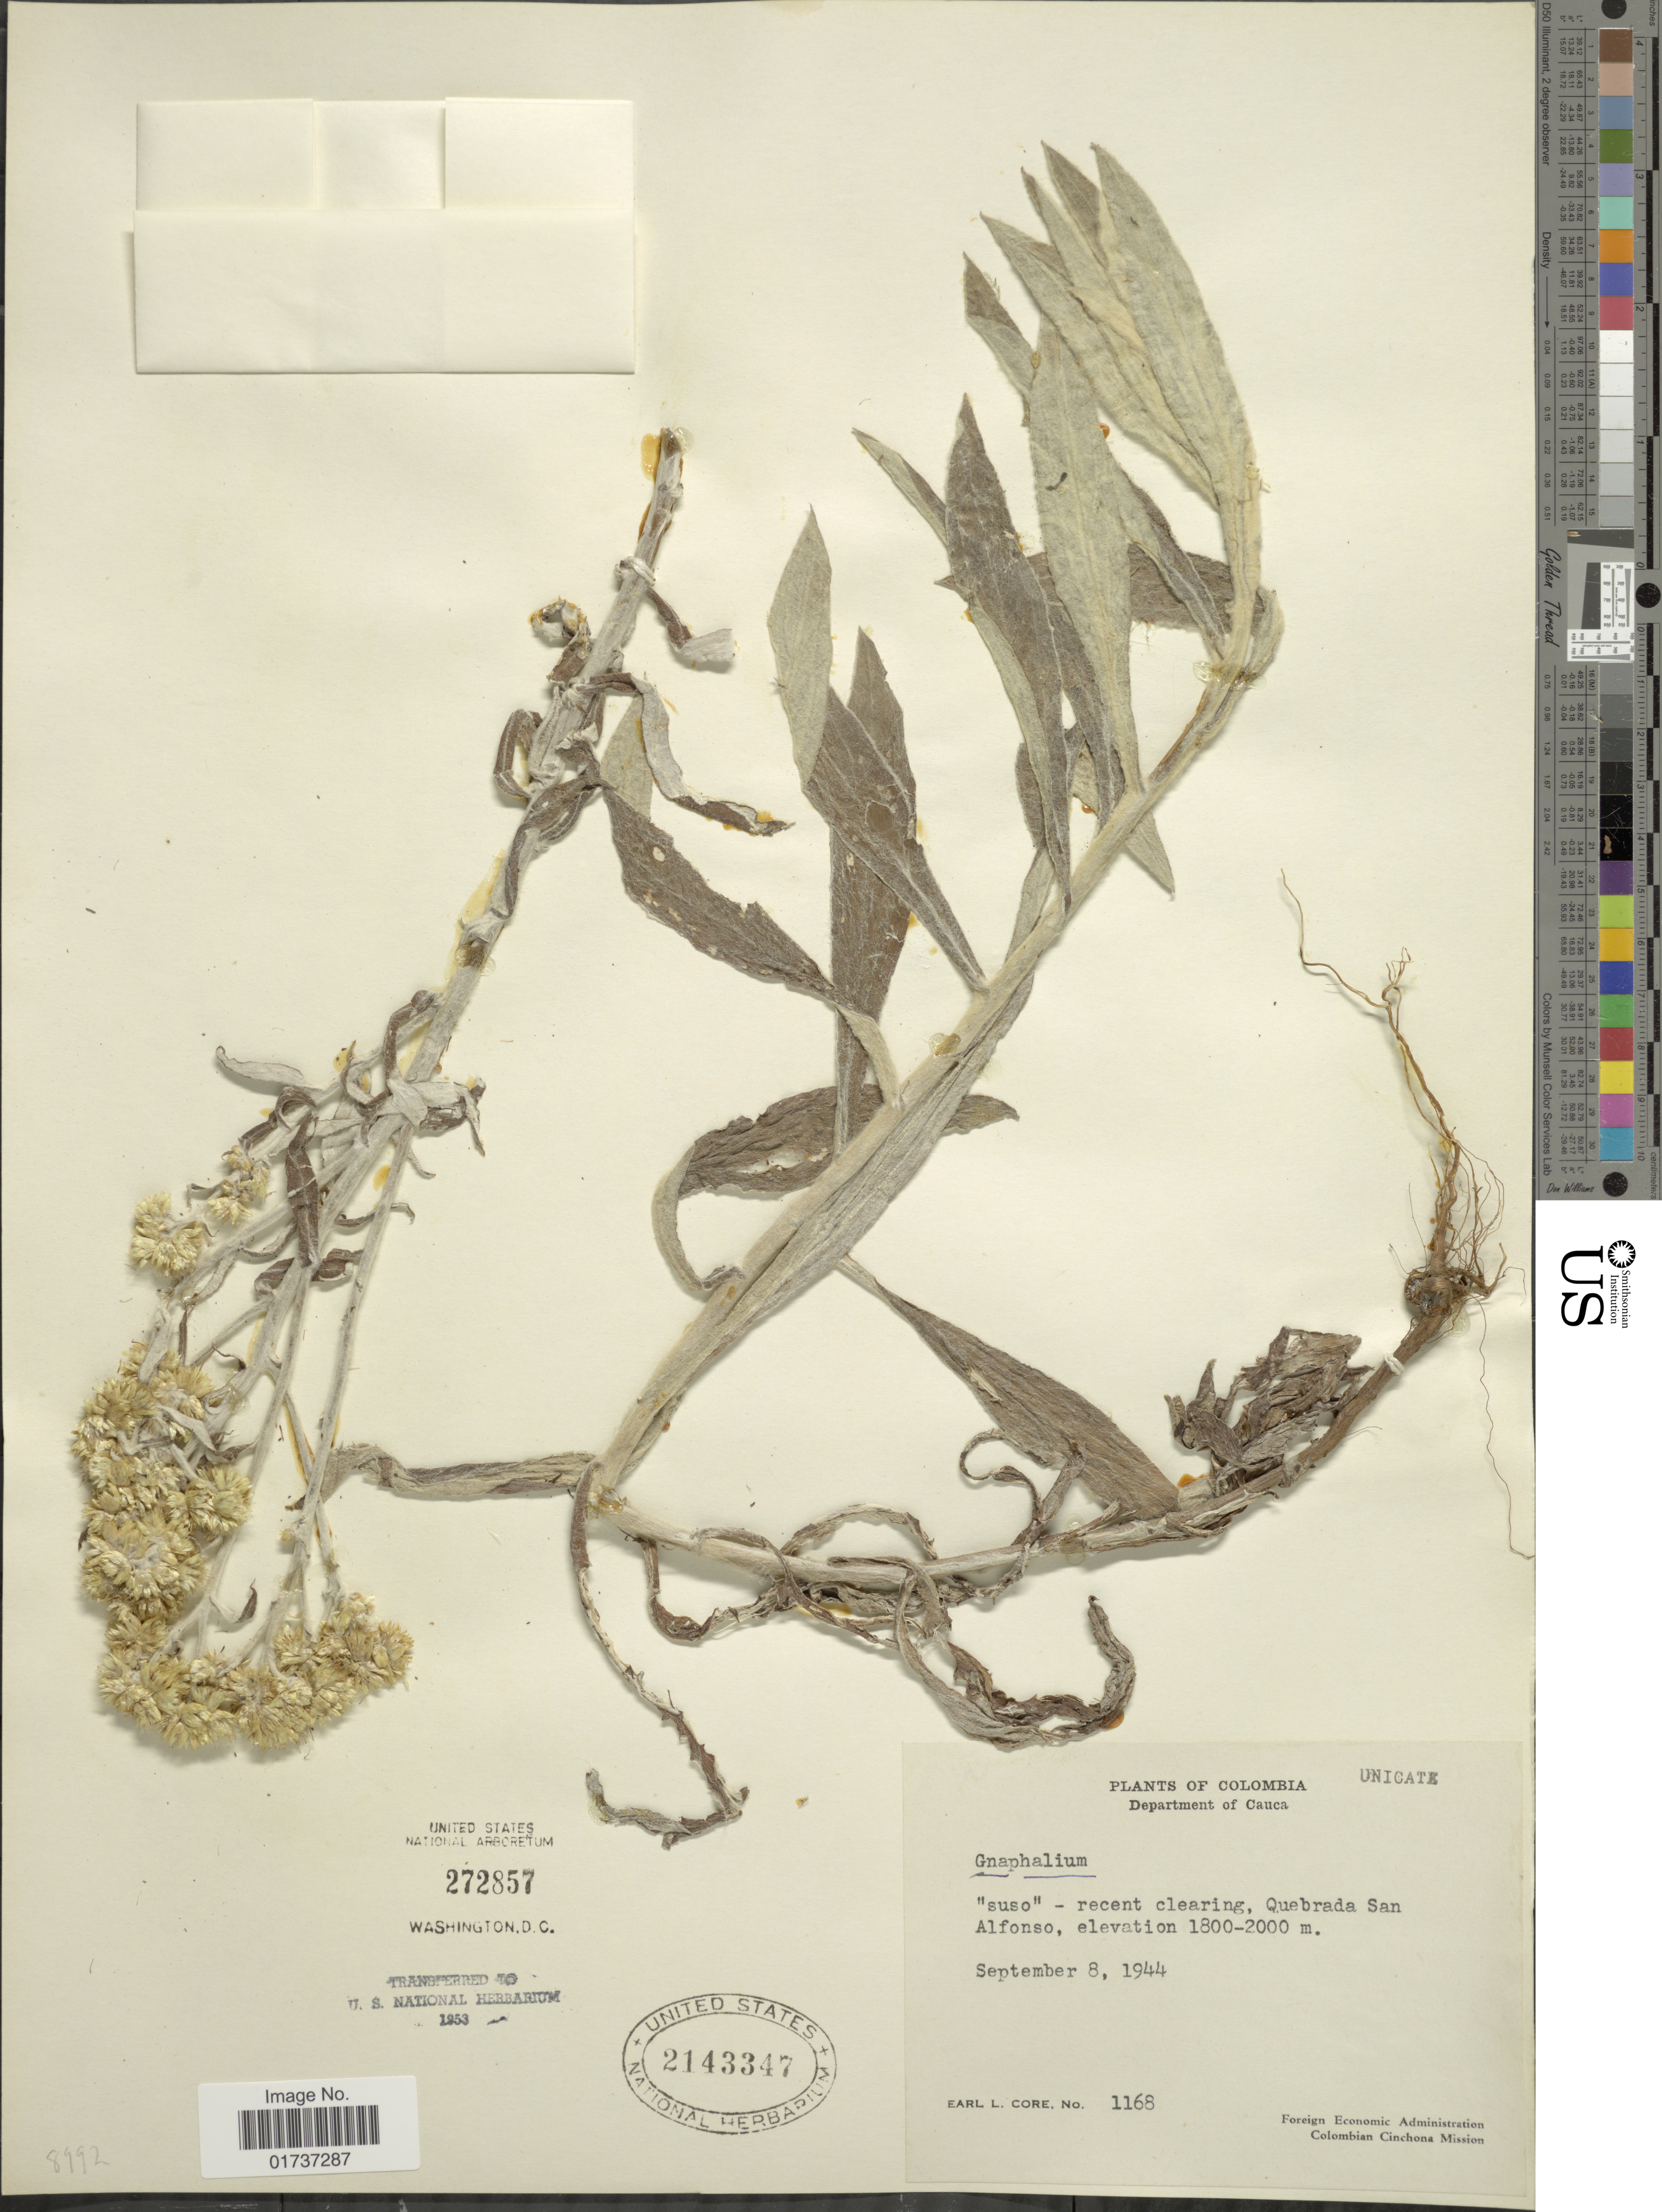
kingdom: Plantae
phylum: Tracheophyta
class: Magnoliopsida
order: Asterales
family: Asteraceae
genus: Gnaphalium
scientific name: Gnaphalium sp.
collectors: E. L. Core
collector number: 1168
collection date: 1944-09-08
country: Colombia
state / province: Cauca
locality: Department of Cauca, Quebrada San Alfonso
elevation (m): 549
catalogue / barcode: US 2143347